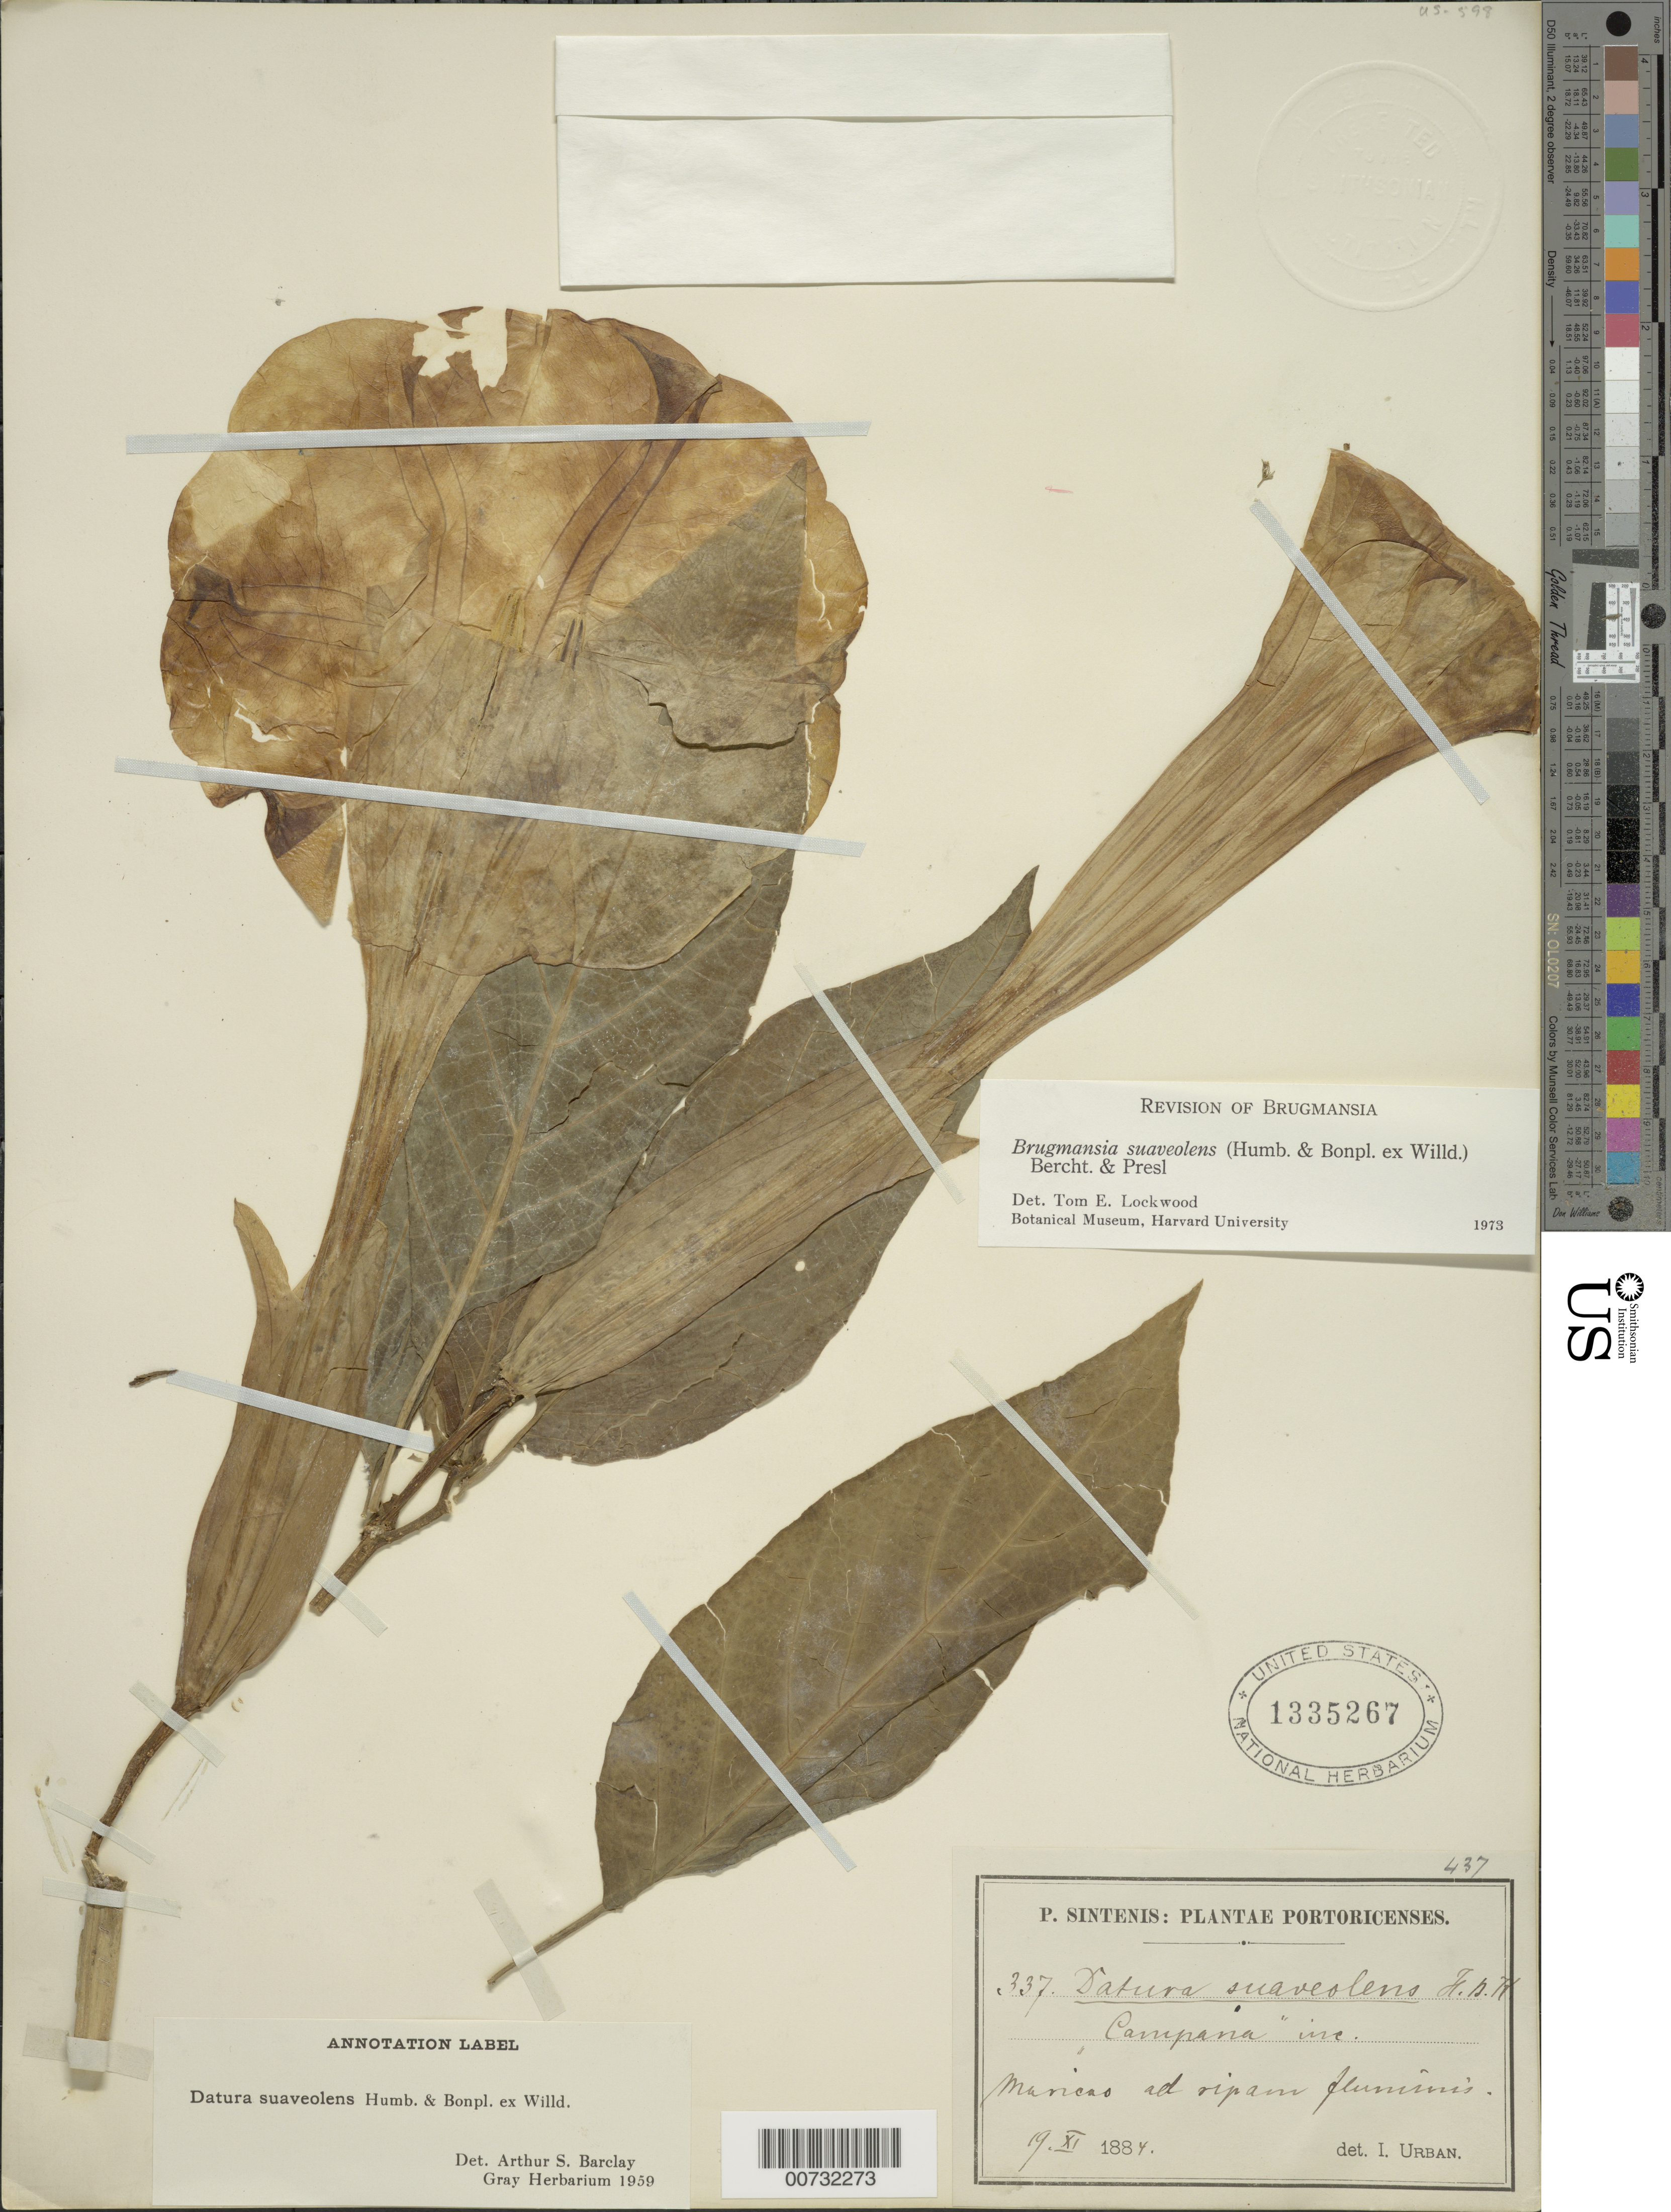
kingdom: Plantae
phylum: Tracheophyta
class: Magnoliopsida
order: Solanales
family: Solanaceae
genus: Brugmansia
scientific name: Brugmansia suaveolens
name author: (Humb. & Bonpl. ex Willd.) Brecht. & J. Presl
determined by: Lockwood, T. E.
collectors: P. Sintenis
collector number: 337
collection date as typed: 19 Nov 1884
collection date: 1884-11-19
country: Puerto Rico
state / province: Maricao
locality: Maricao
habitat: Ad ripam fluminis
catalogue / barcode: US 1335267